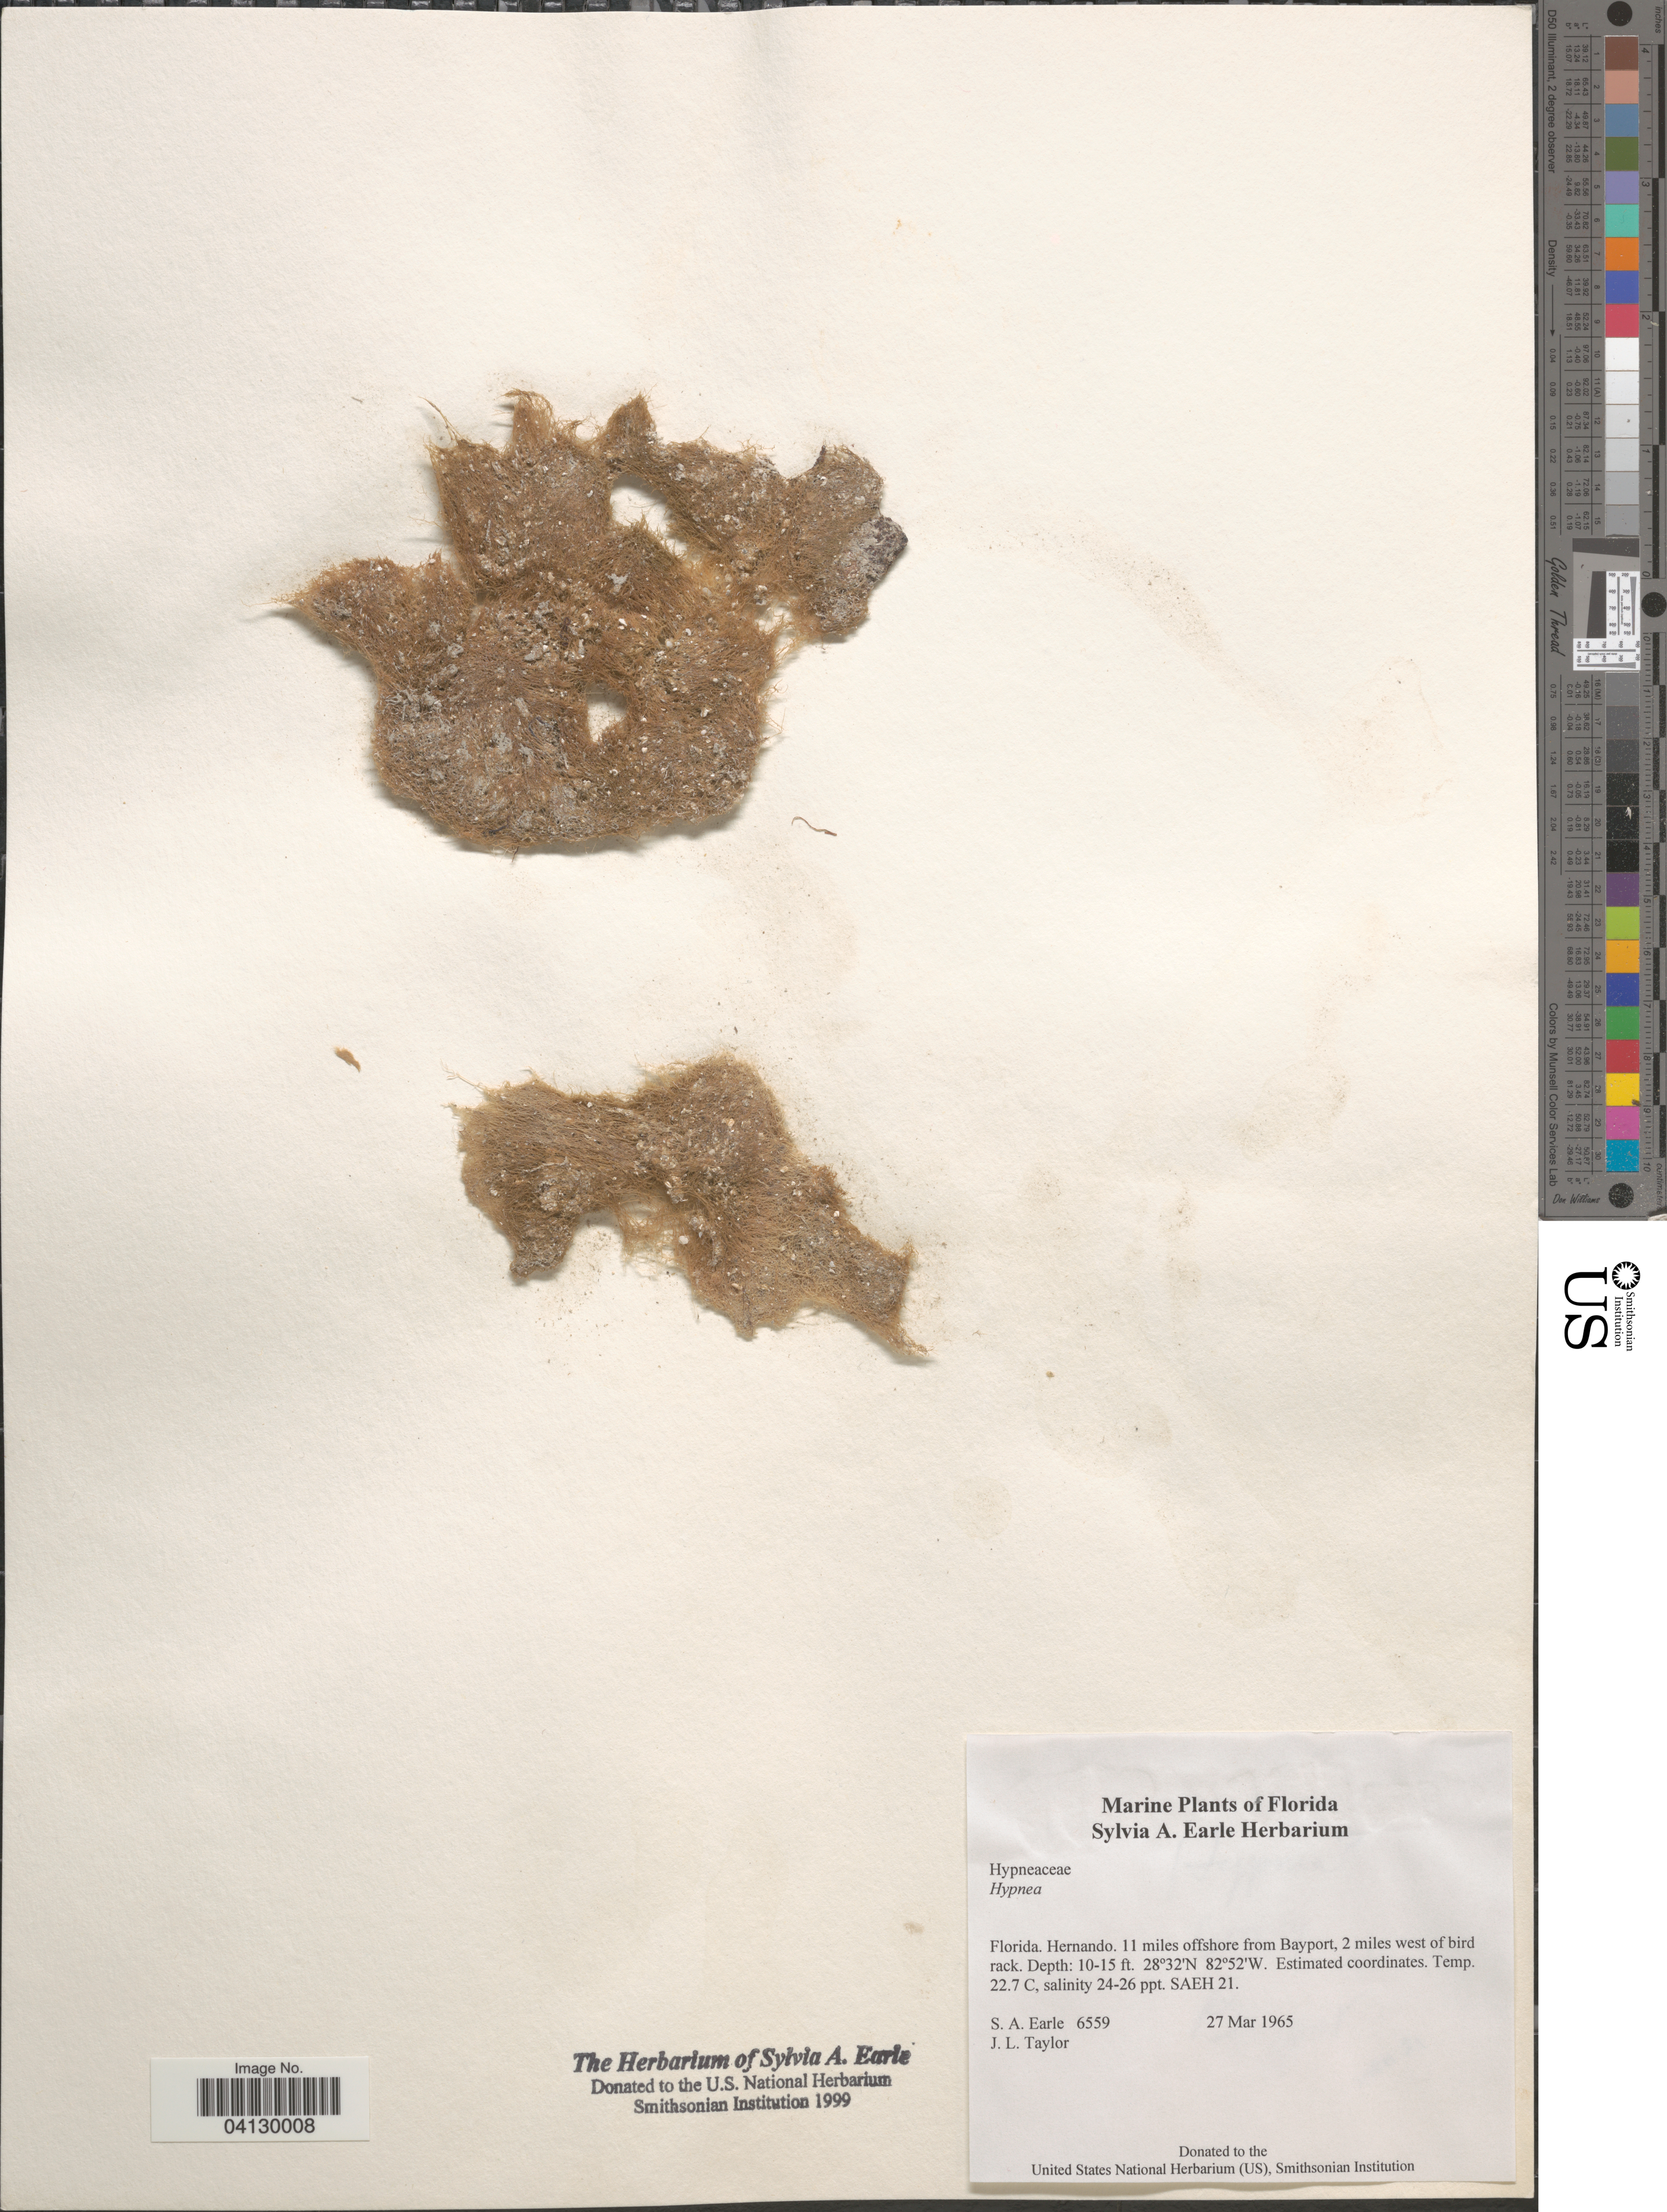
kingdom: Plantae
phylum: Rhodophyta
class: Florideophyceae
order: Gigartinales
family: Cystocloniaceae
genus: Hypnea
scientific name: Hypnea sp.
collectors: S. A. Earle & J. L. Taylor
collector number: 6559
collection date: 1965-03-27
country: United States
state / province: Florida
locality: Hernando. 11 miles offshore from Bayport, 2 miles west of bird rack. SAEH 21.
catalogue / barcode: US 328788